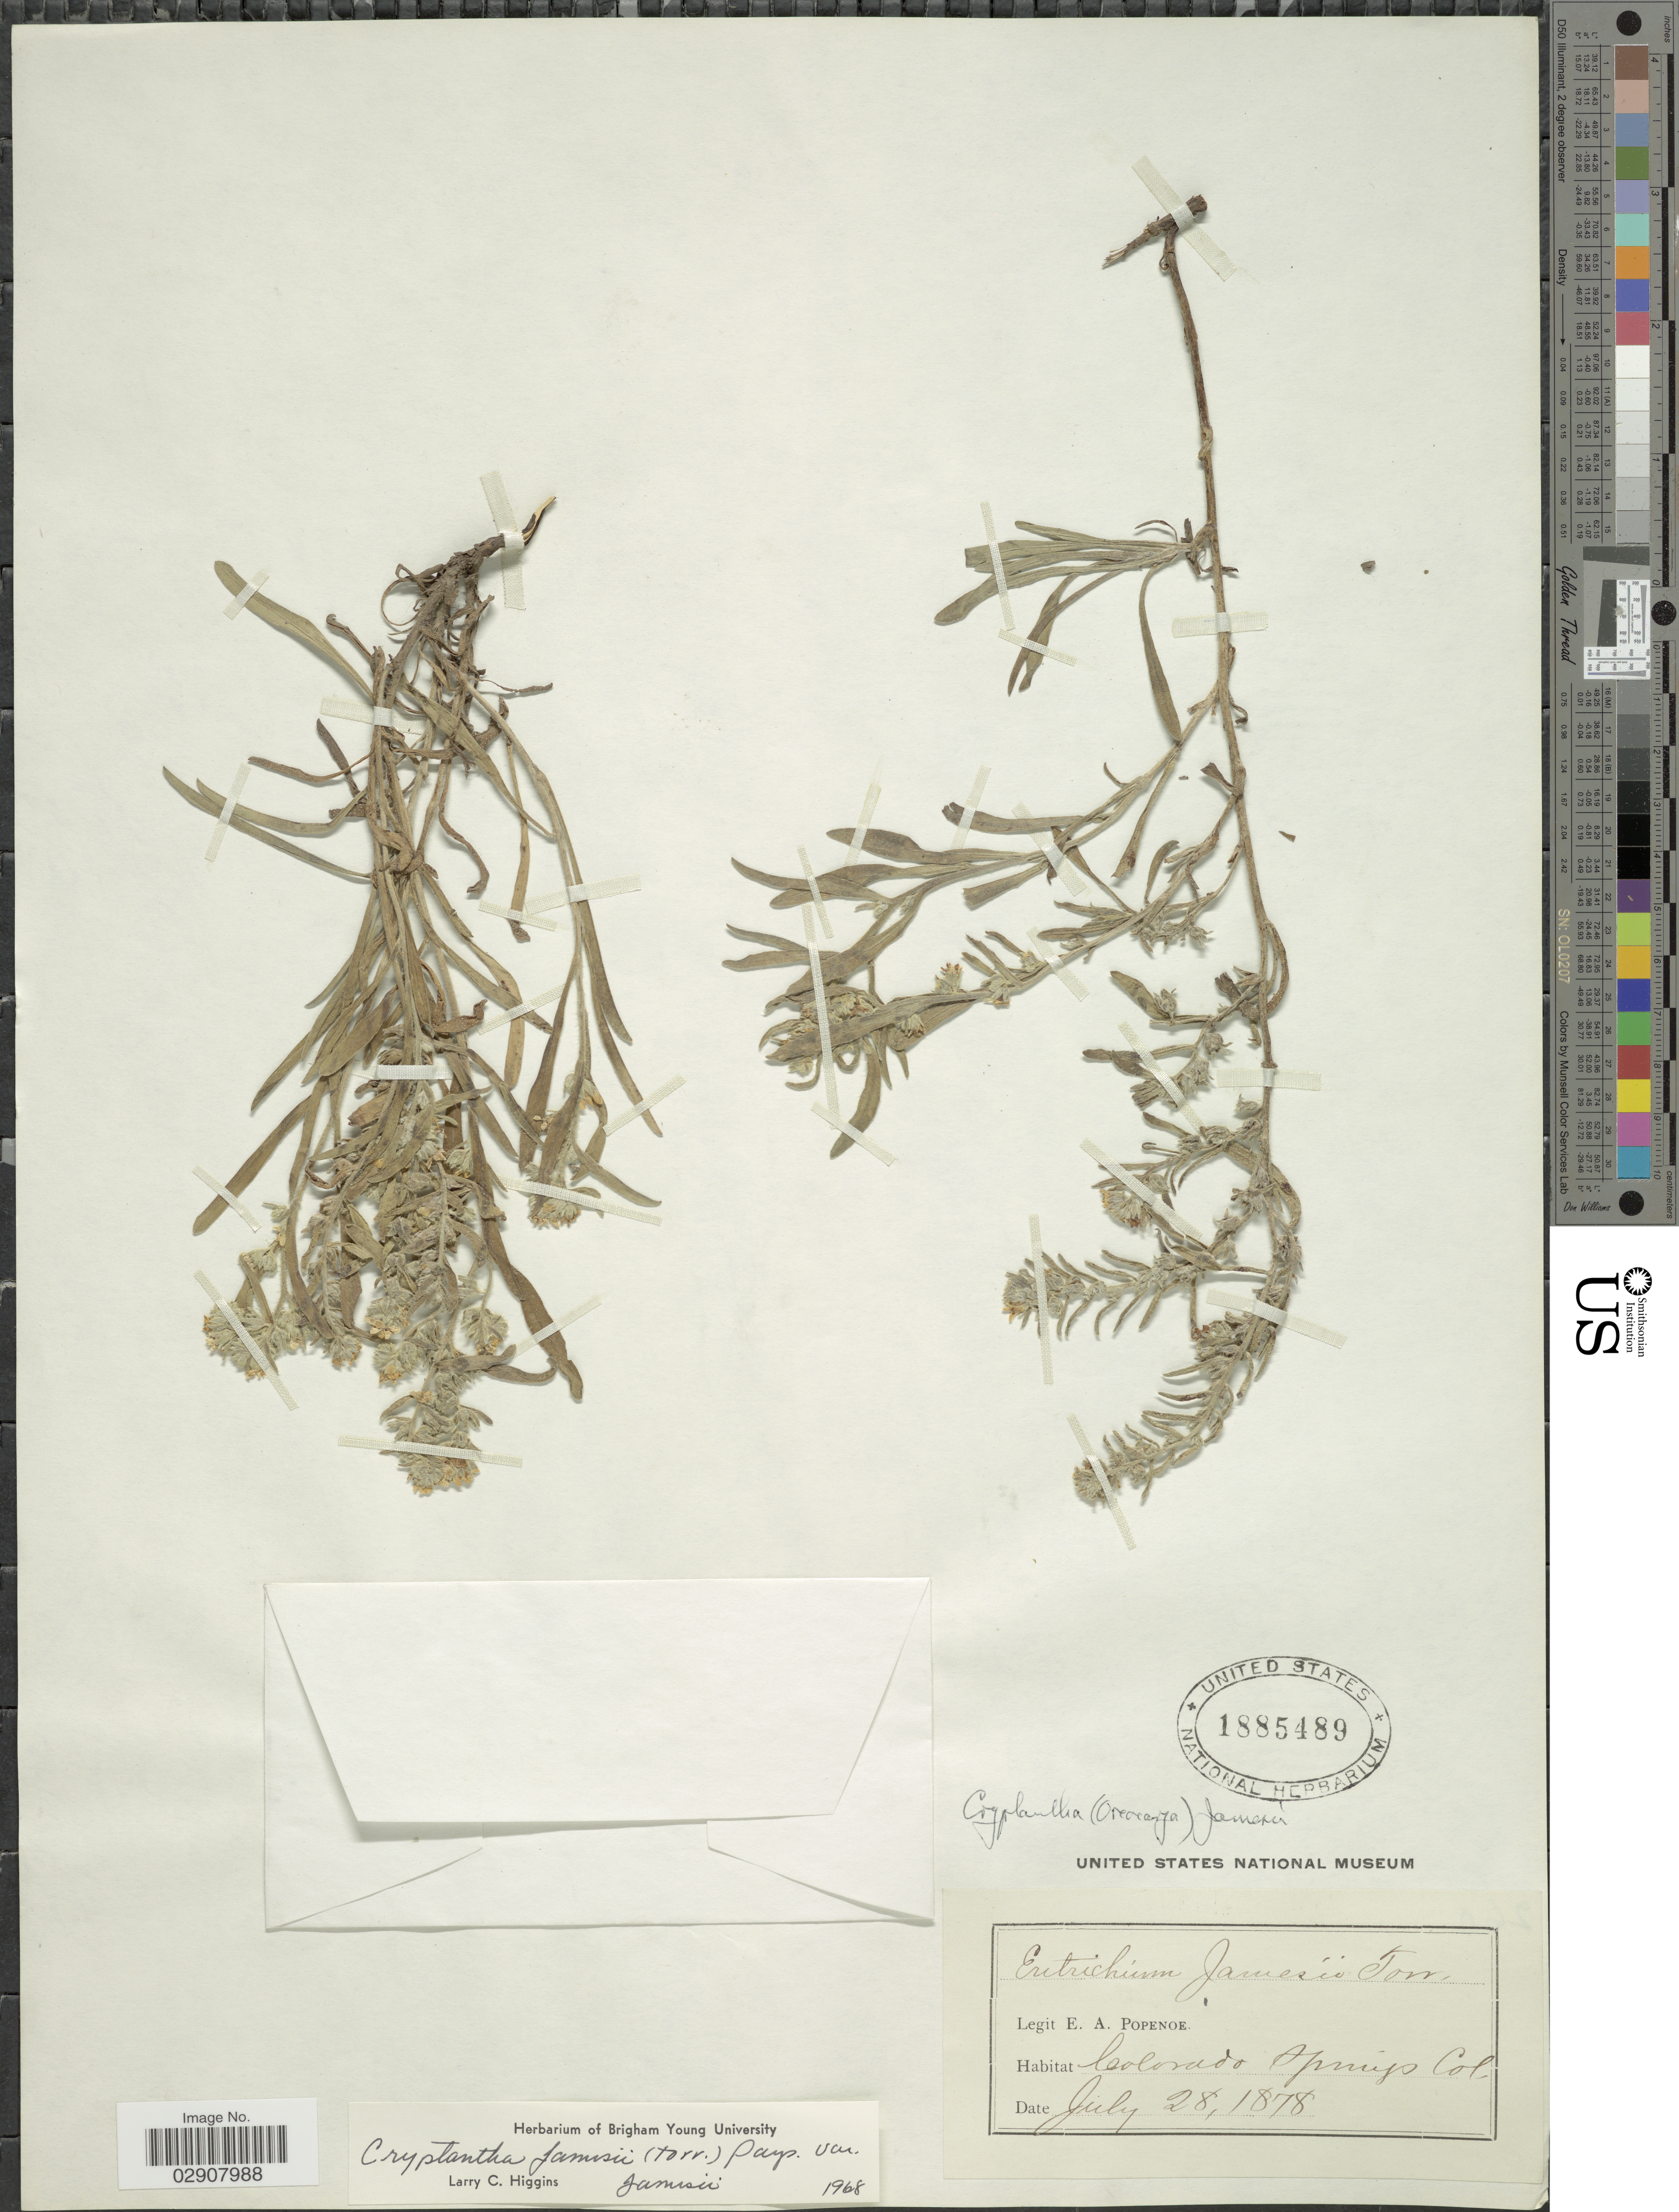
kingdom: Plantae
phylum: Tracheophyta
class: Magnoliopsida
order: Boraginales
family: Boraginaceae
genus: Cryptantha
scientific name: Cryptantha jamesii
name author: (Torr.) Payson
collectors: E. A. Popenoe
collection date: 1878-07-28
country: United States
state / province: Colorado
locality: Colorado Springs Col.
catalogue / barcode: US 1885489